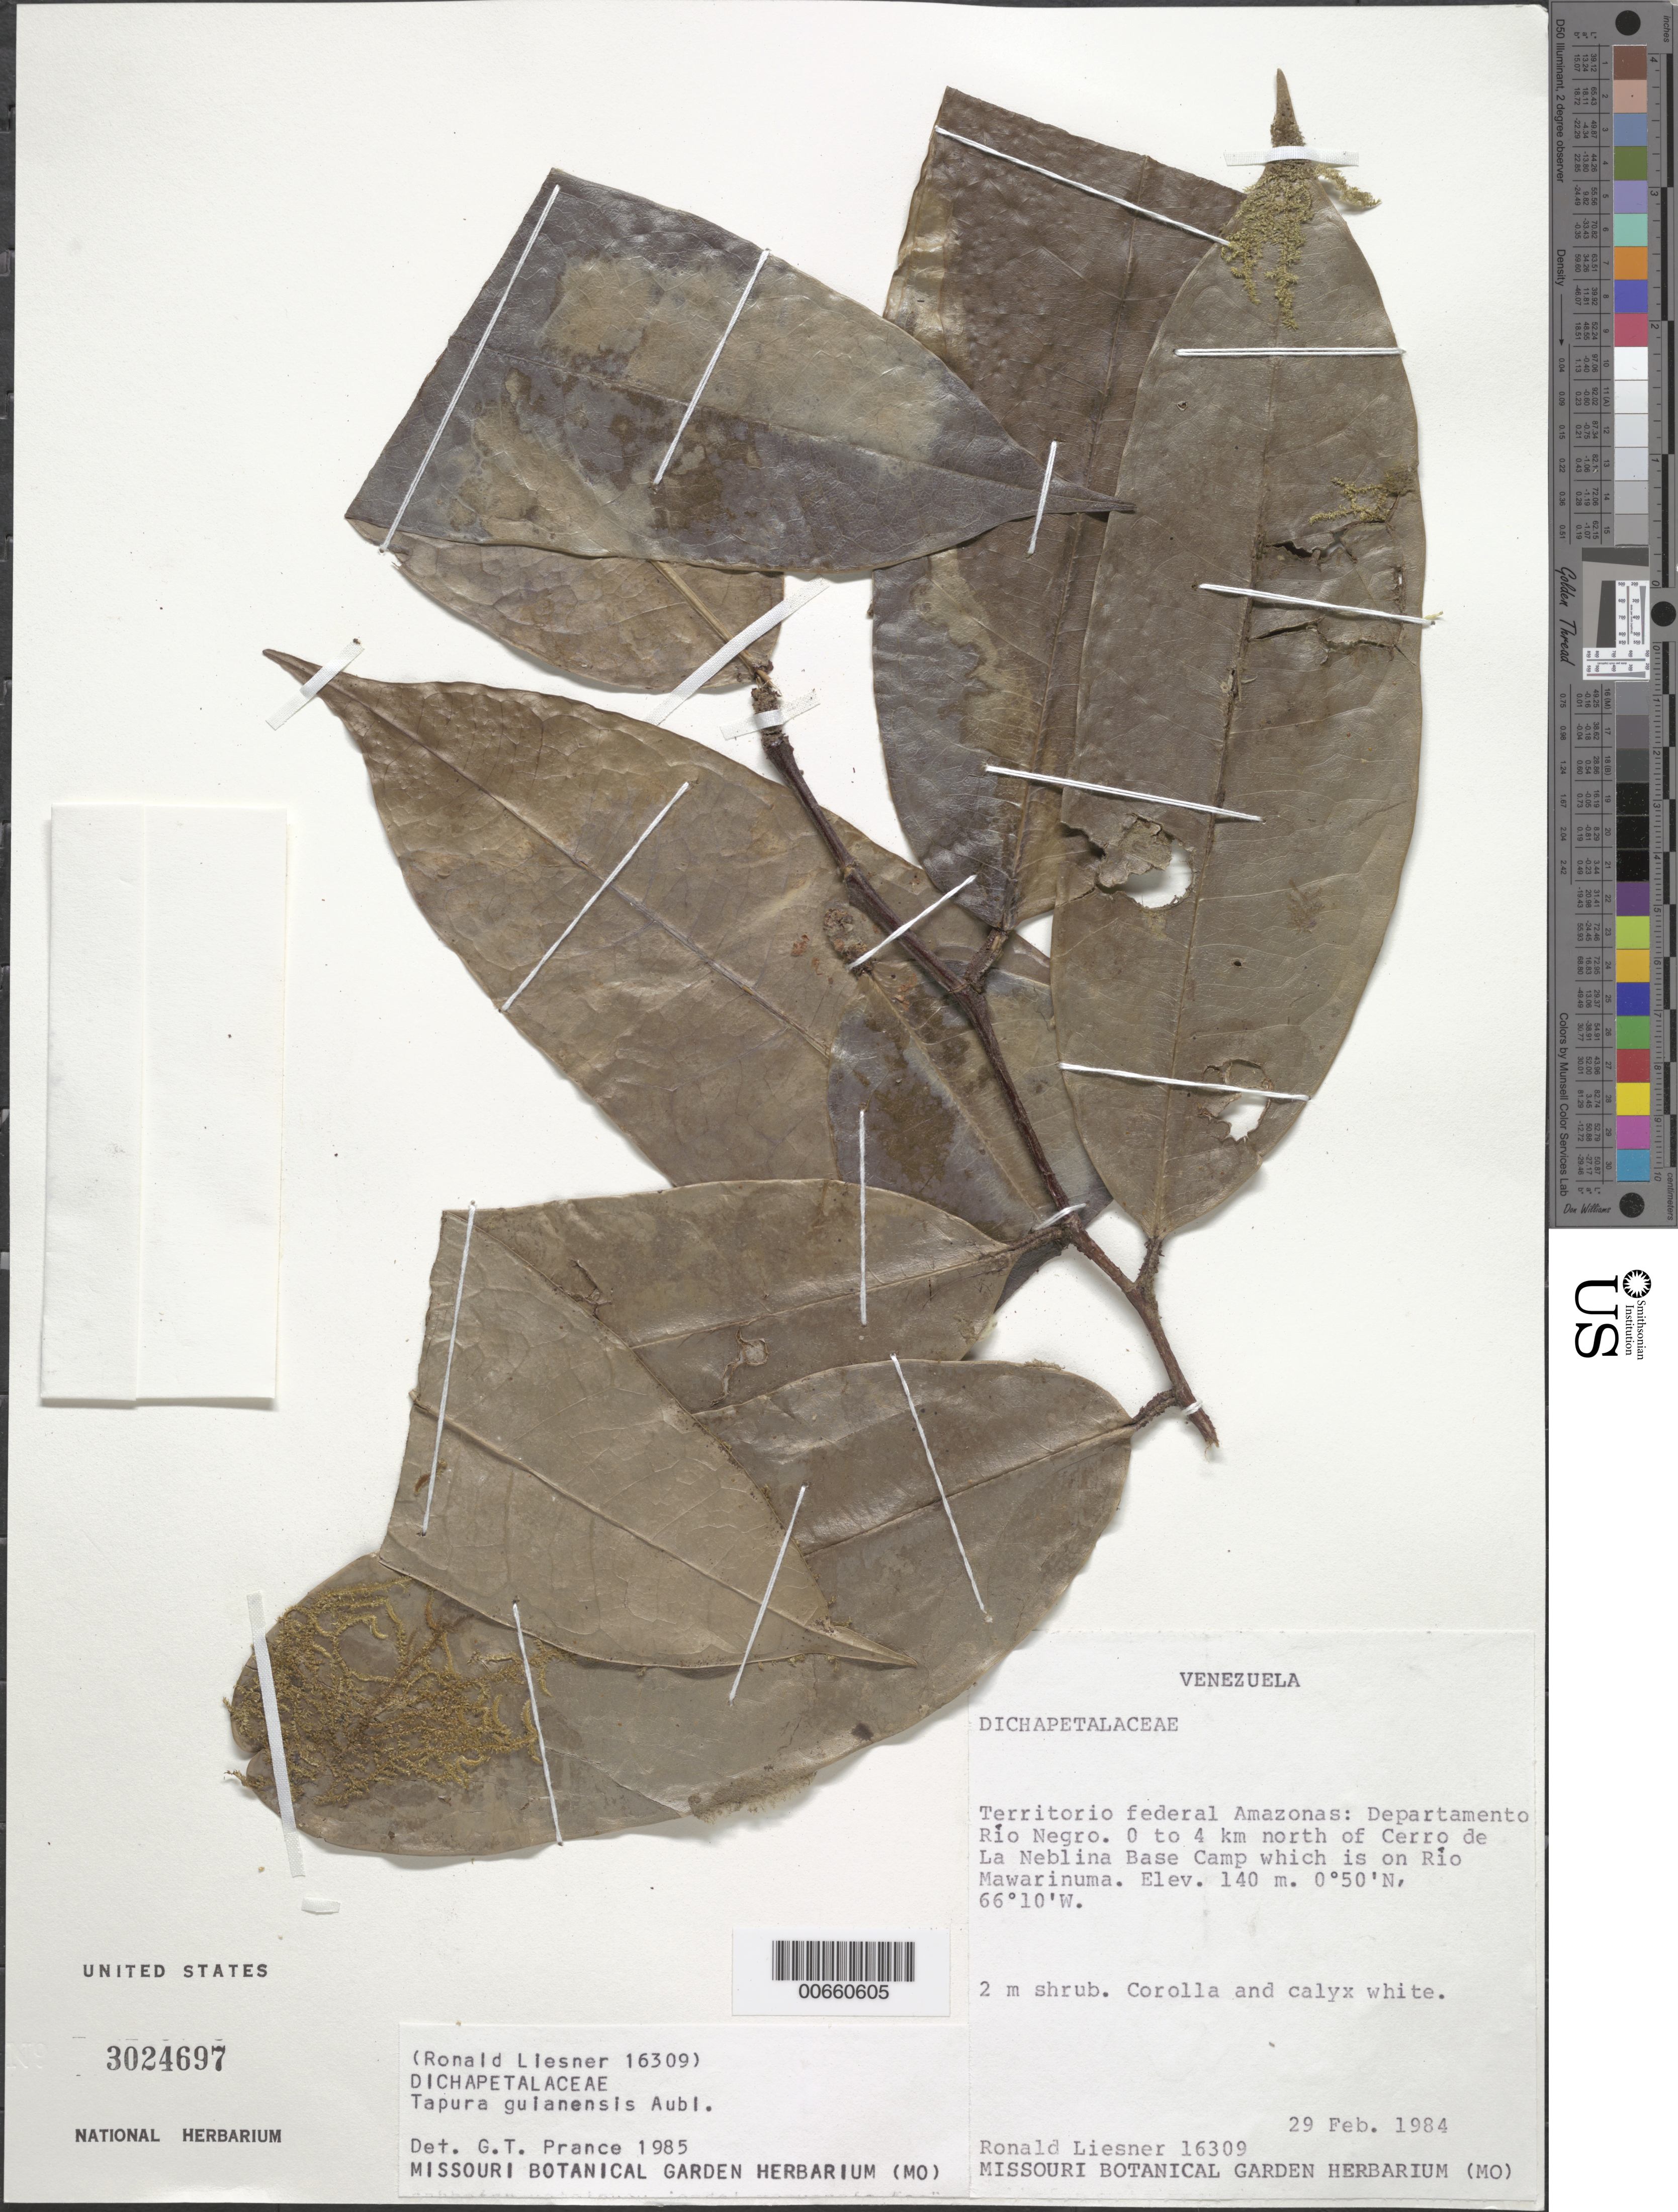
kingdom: Plantae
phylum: Tracheophyta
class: Magnoliopsida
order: Malpighiales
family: Dichapetalaceae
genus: Tapura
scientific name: Tapura guianensis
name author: Aubl.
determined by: Prance, G. T.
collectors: R. L. Liesner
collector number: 16309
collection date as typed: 29-Feb-84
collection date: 1984-02-29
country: Venezuela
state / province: Amazonas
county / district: Río Negro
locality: Río Mawarinuma, 0-4 km N of Cerro de La Neblina Base Camp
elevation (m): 140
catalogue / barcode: US 3024697